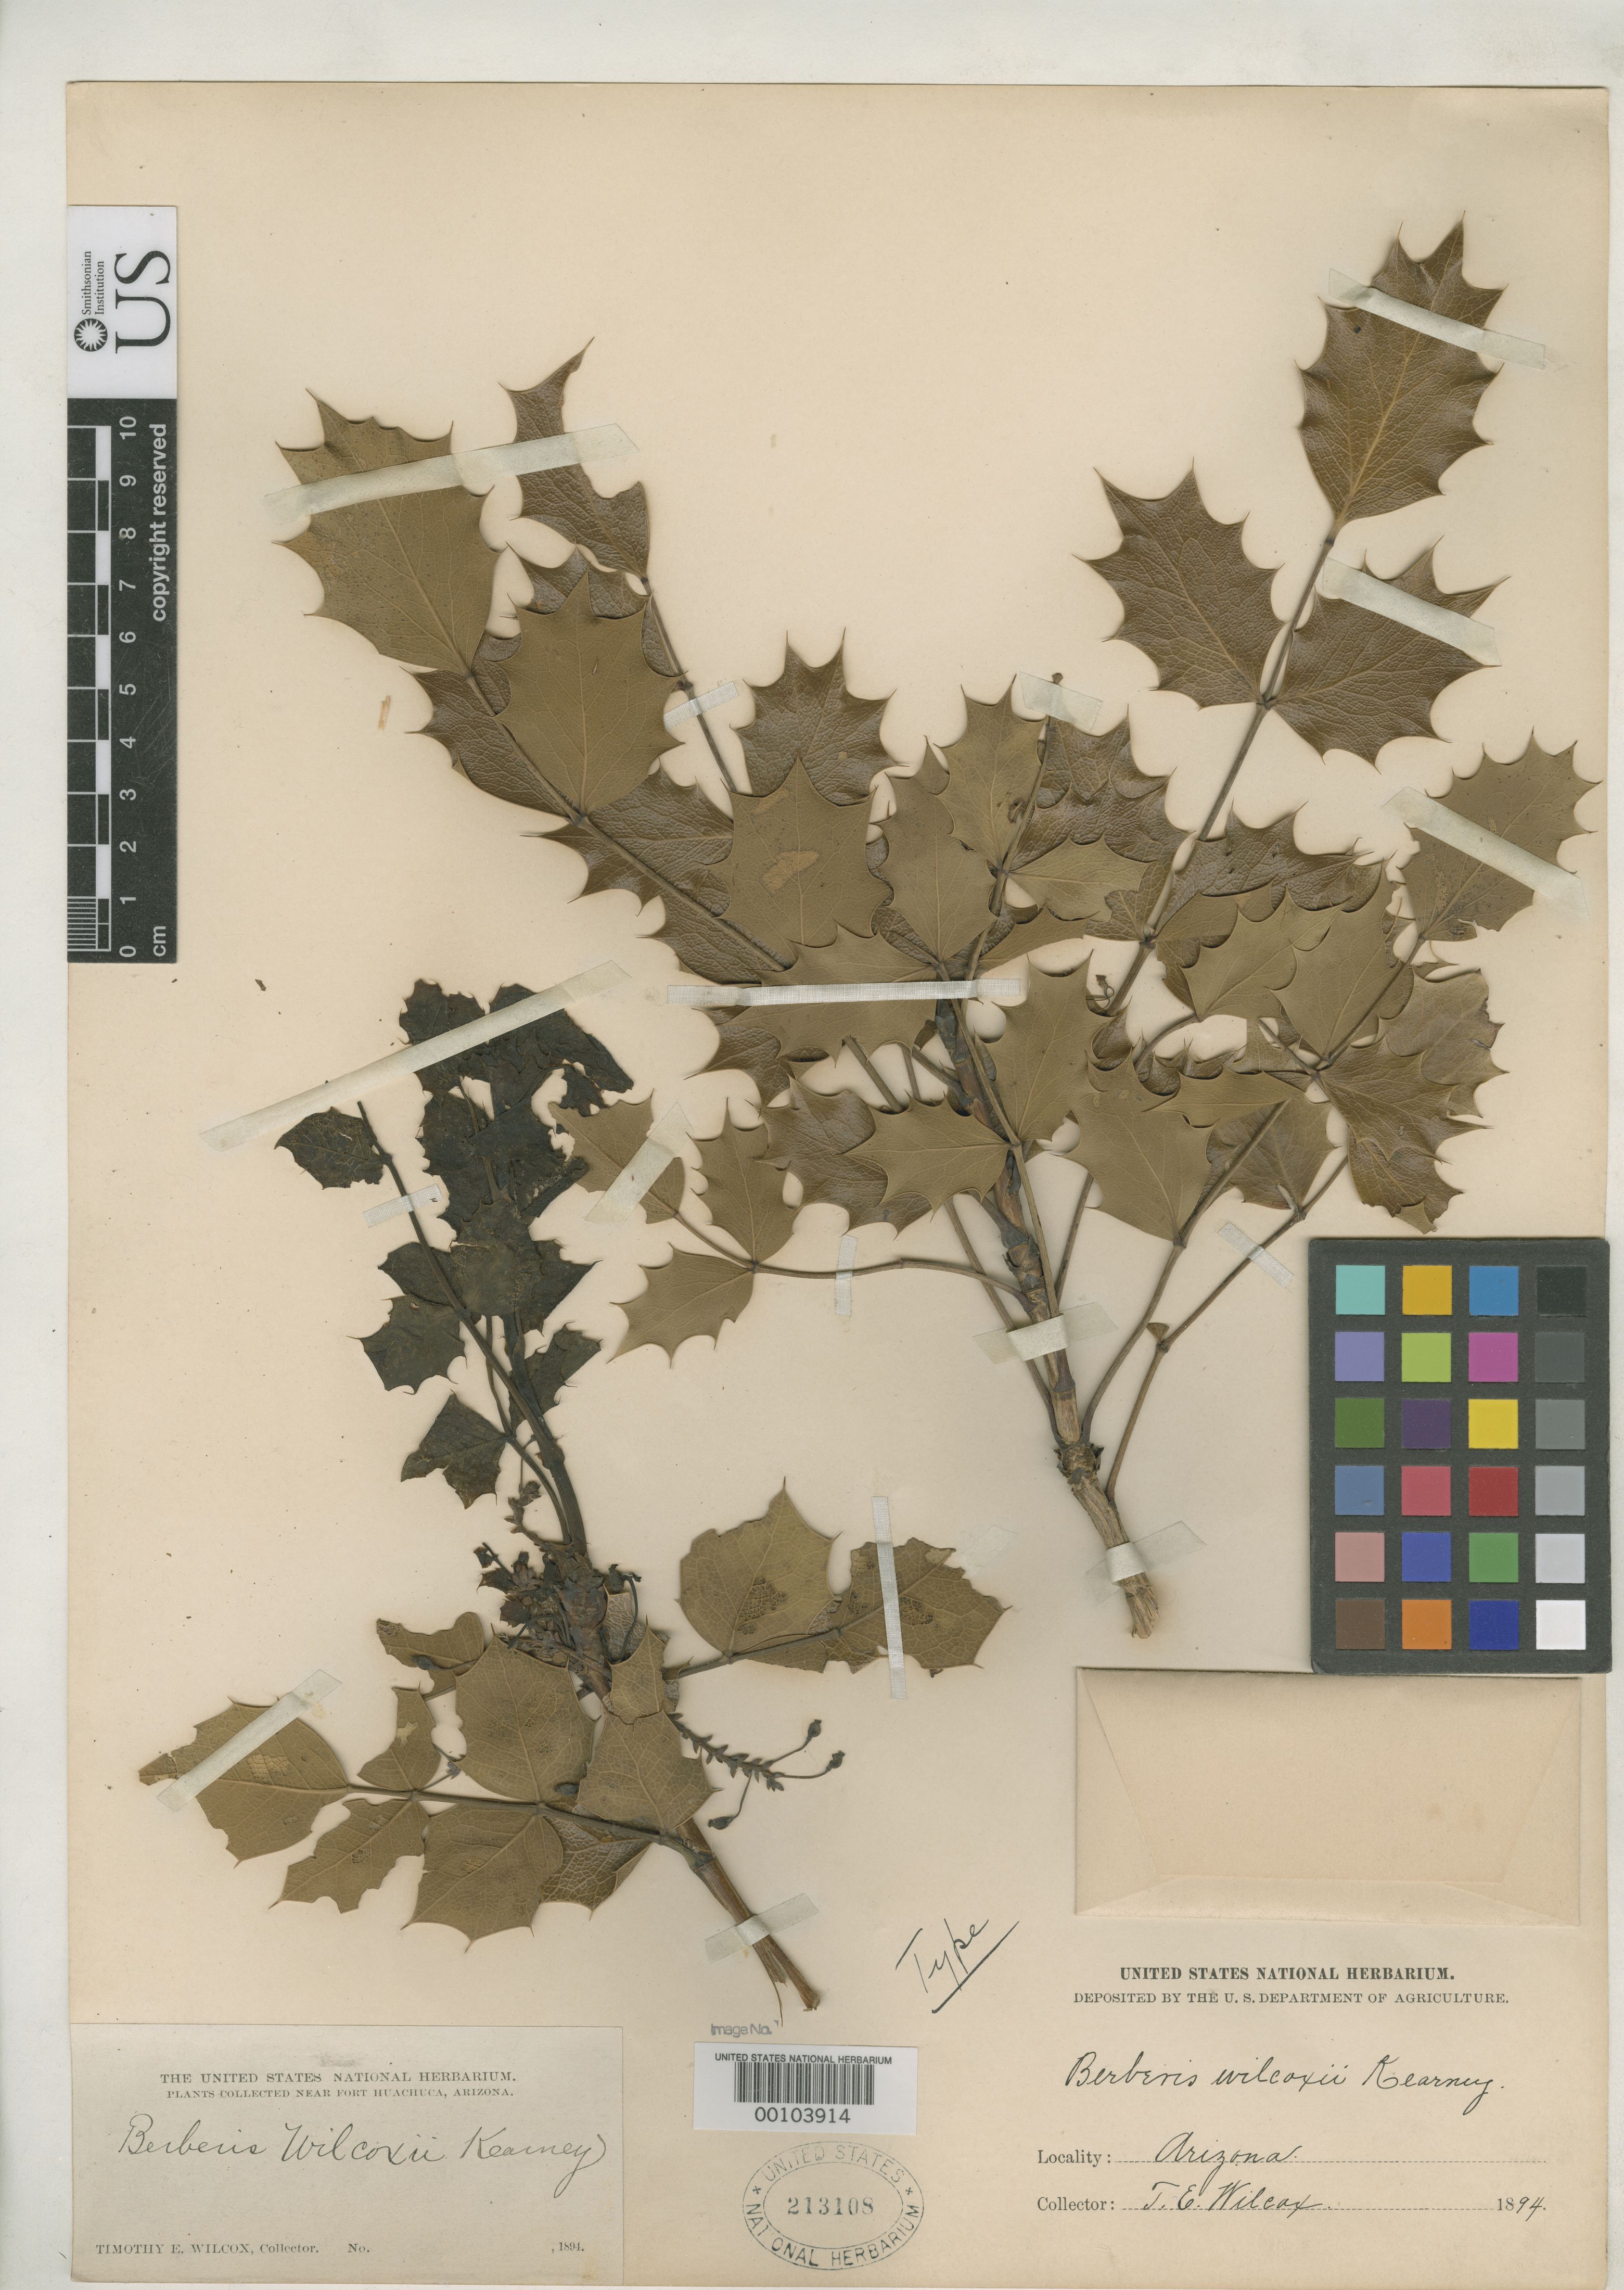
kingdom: Plantae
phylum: Tracheophyta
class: Magnoliopsida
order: Ranunculales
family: Berberidaceae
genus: Berberis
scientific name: Berberis wilcoxii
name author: Kearney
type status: Type Collection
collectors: T. E. Wilcox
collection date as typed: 1894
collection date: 1894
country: United States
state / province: Arizona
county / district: Cochise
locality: Fort Huachuca.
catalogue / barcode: US 213108